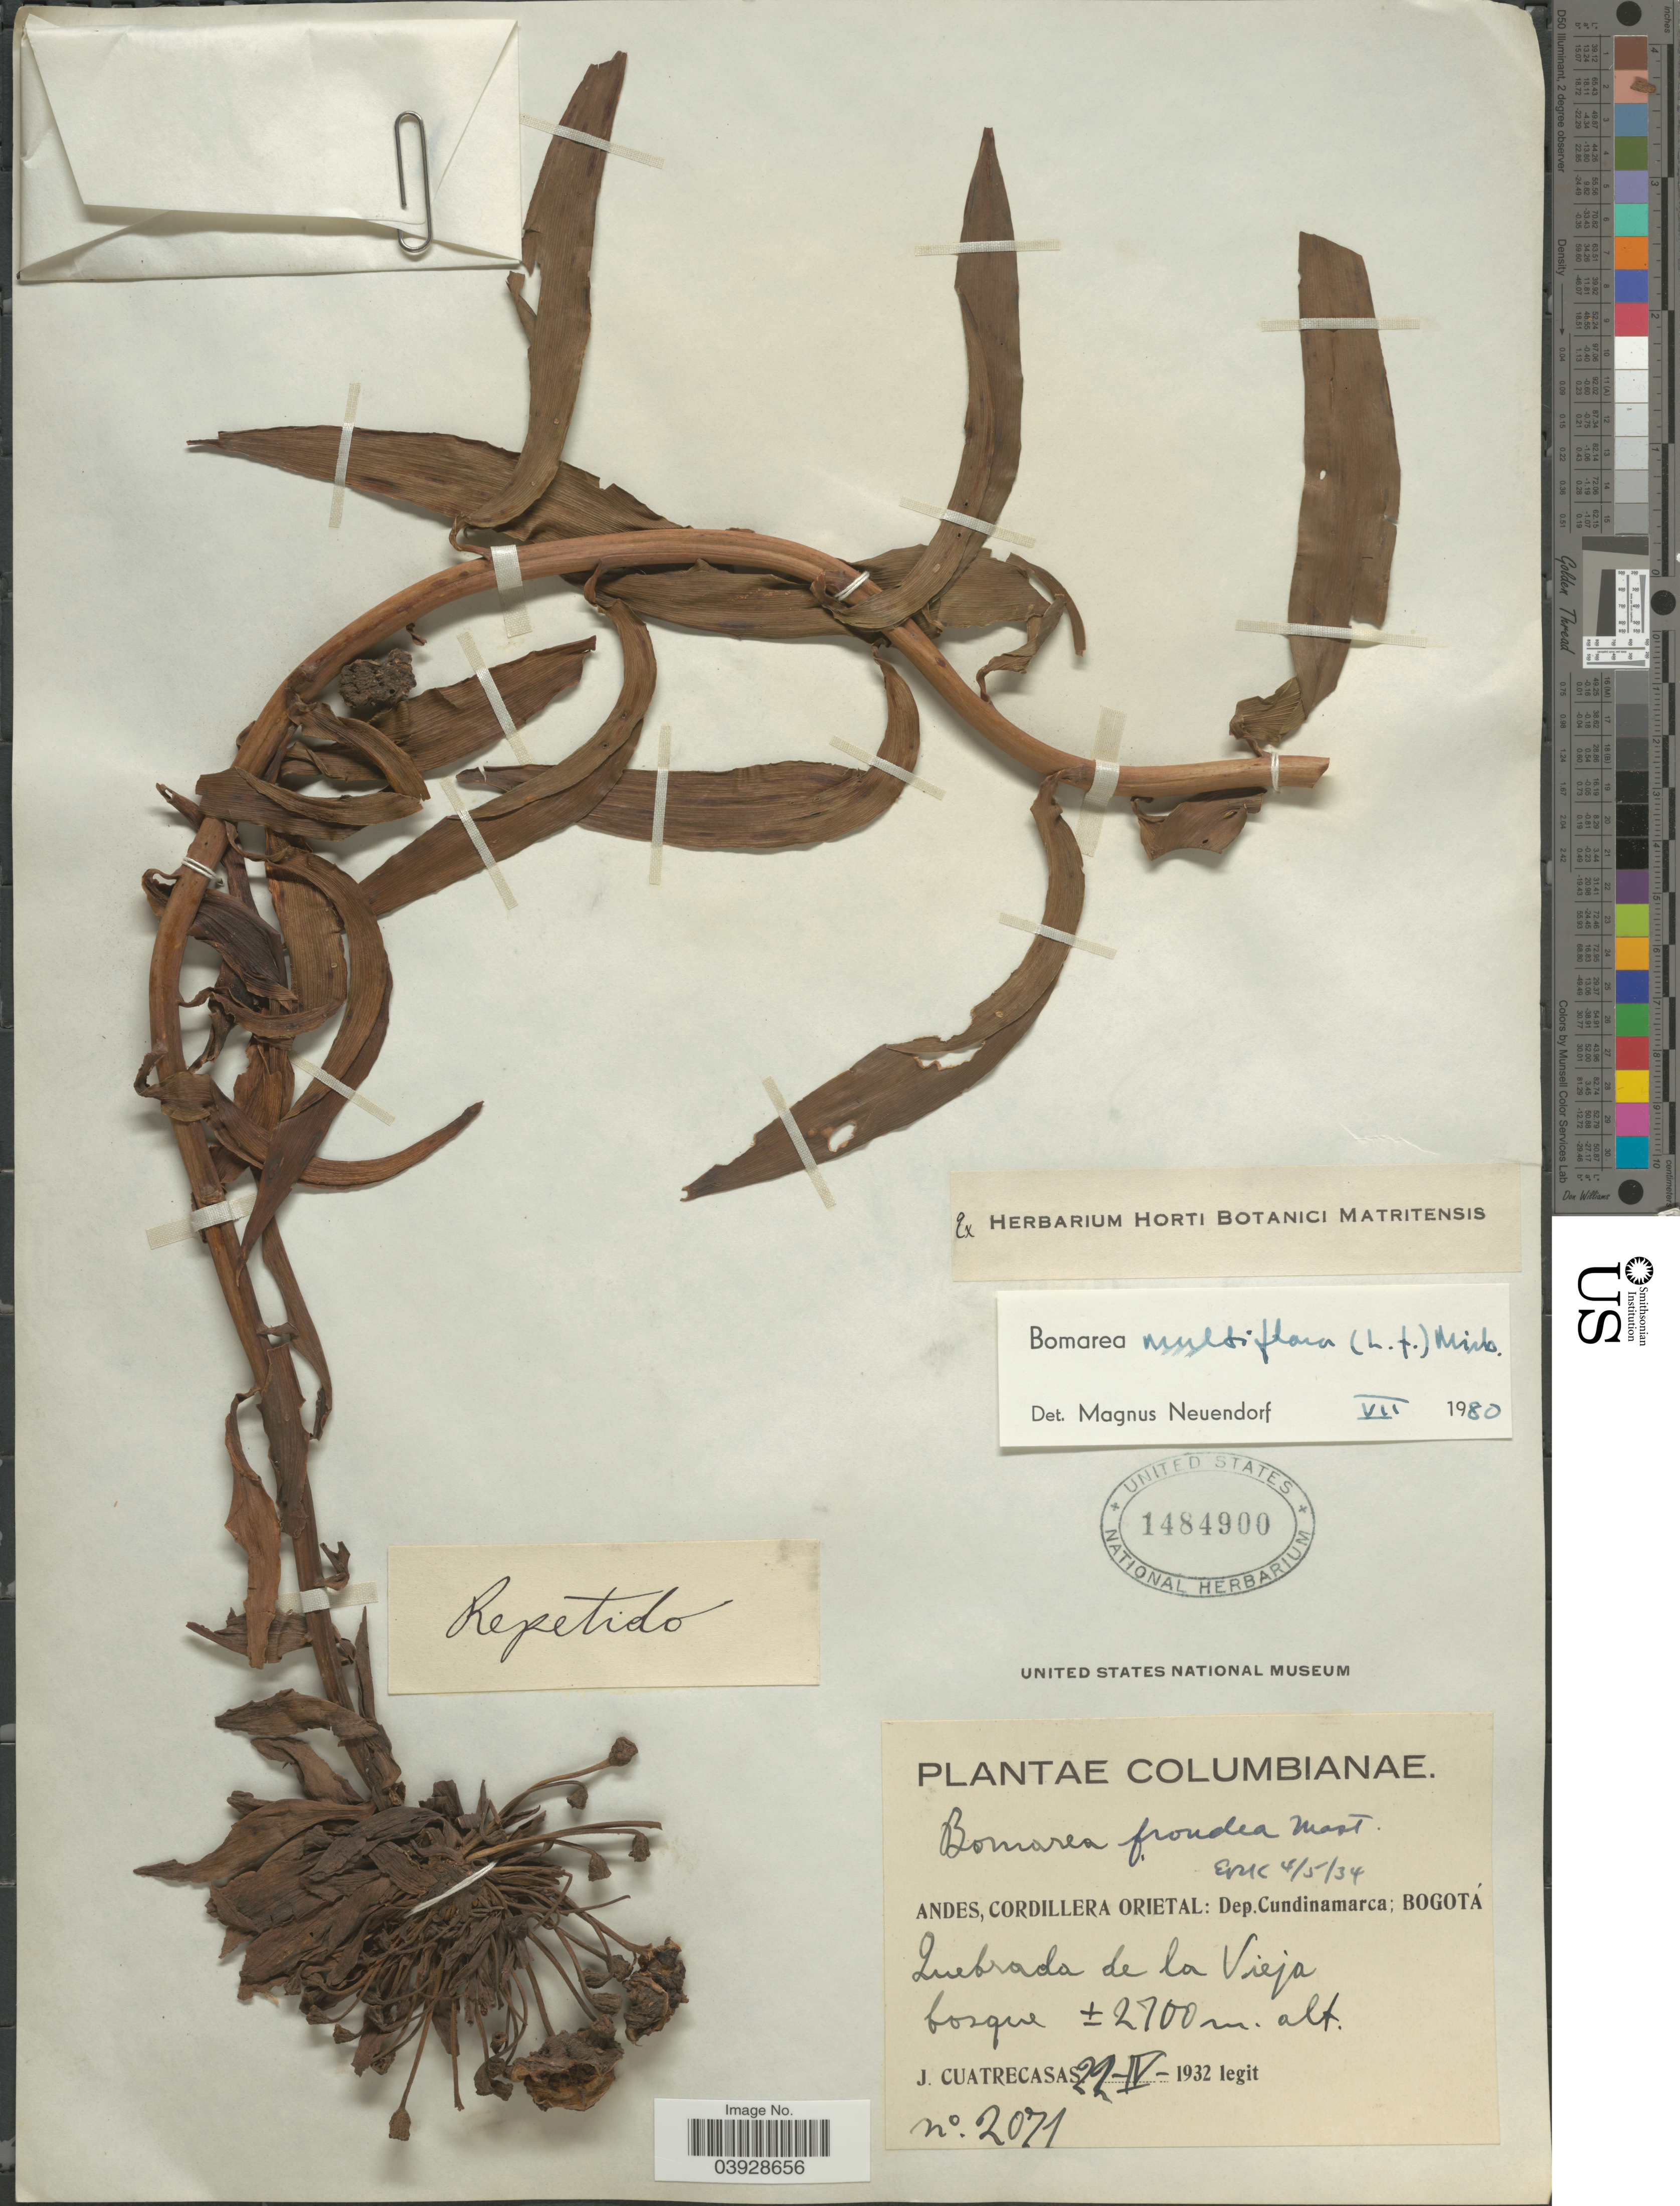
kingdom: Plantae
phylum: Tracheophyta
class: Liliopsida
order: Liliales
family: Alstroemeriaceae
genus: Bomarea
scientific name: Bomarea multiflora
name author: (L. f.) Mirb.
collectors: J. Cuatrecasas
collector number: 2071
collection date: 1932-04-22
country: Colombia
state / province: Cundinamarca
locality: Andes, Cordillera Orietal: Dep. Cundinamarca; Bogotá. Quebrada de la Vieja.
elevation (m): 2700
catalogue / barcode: US 1484900